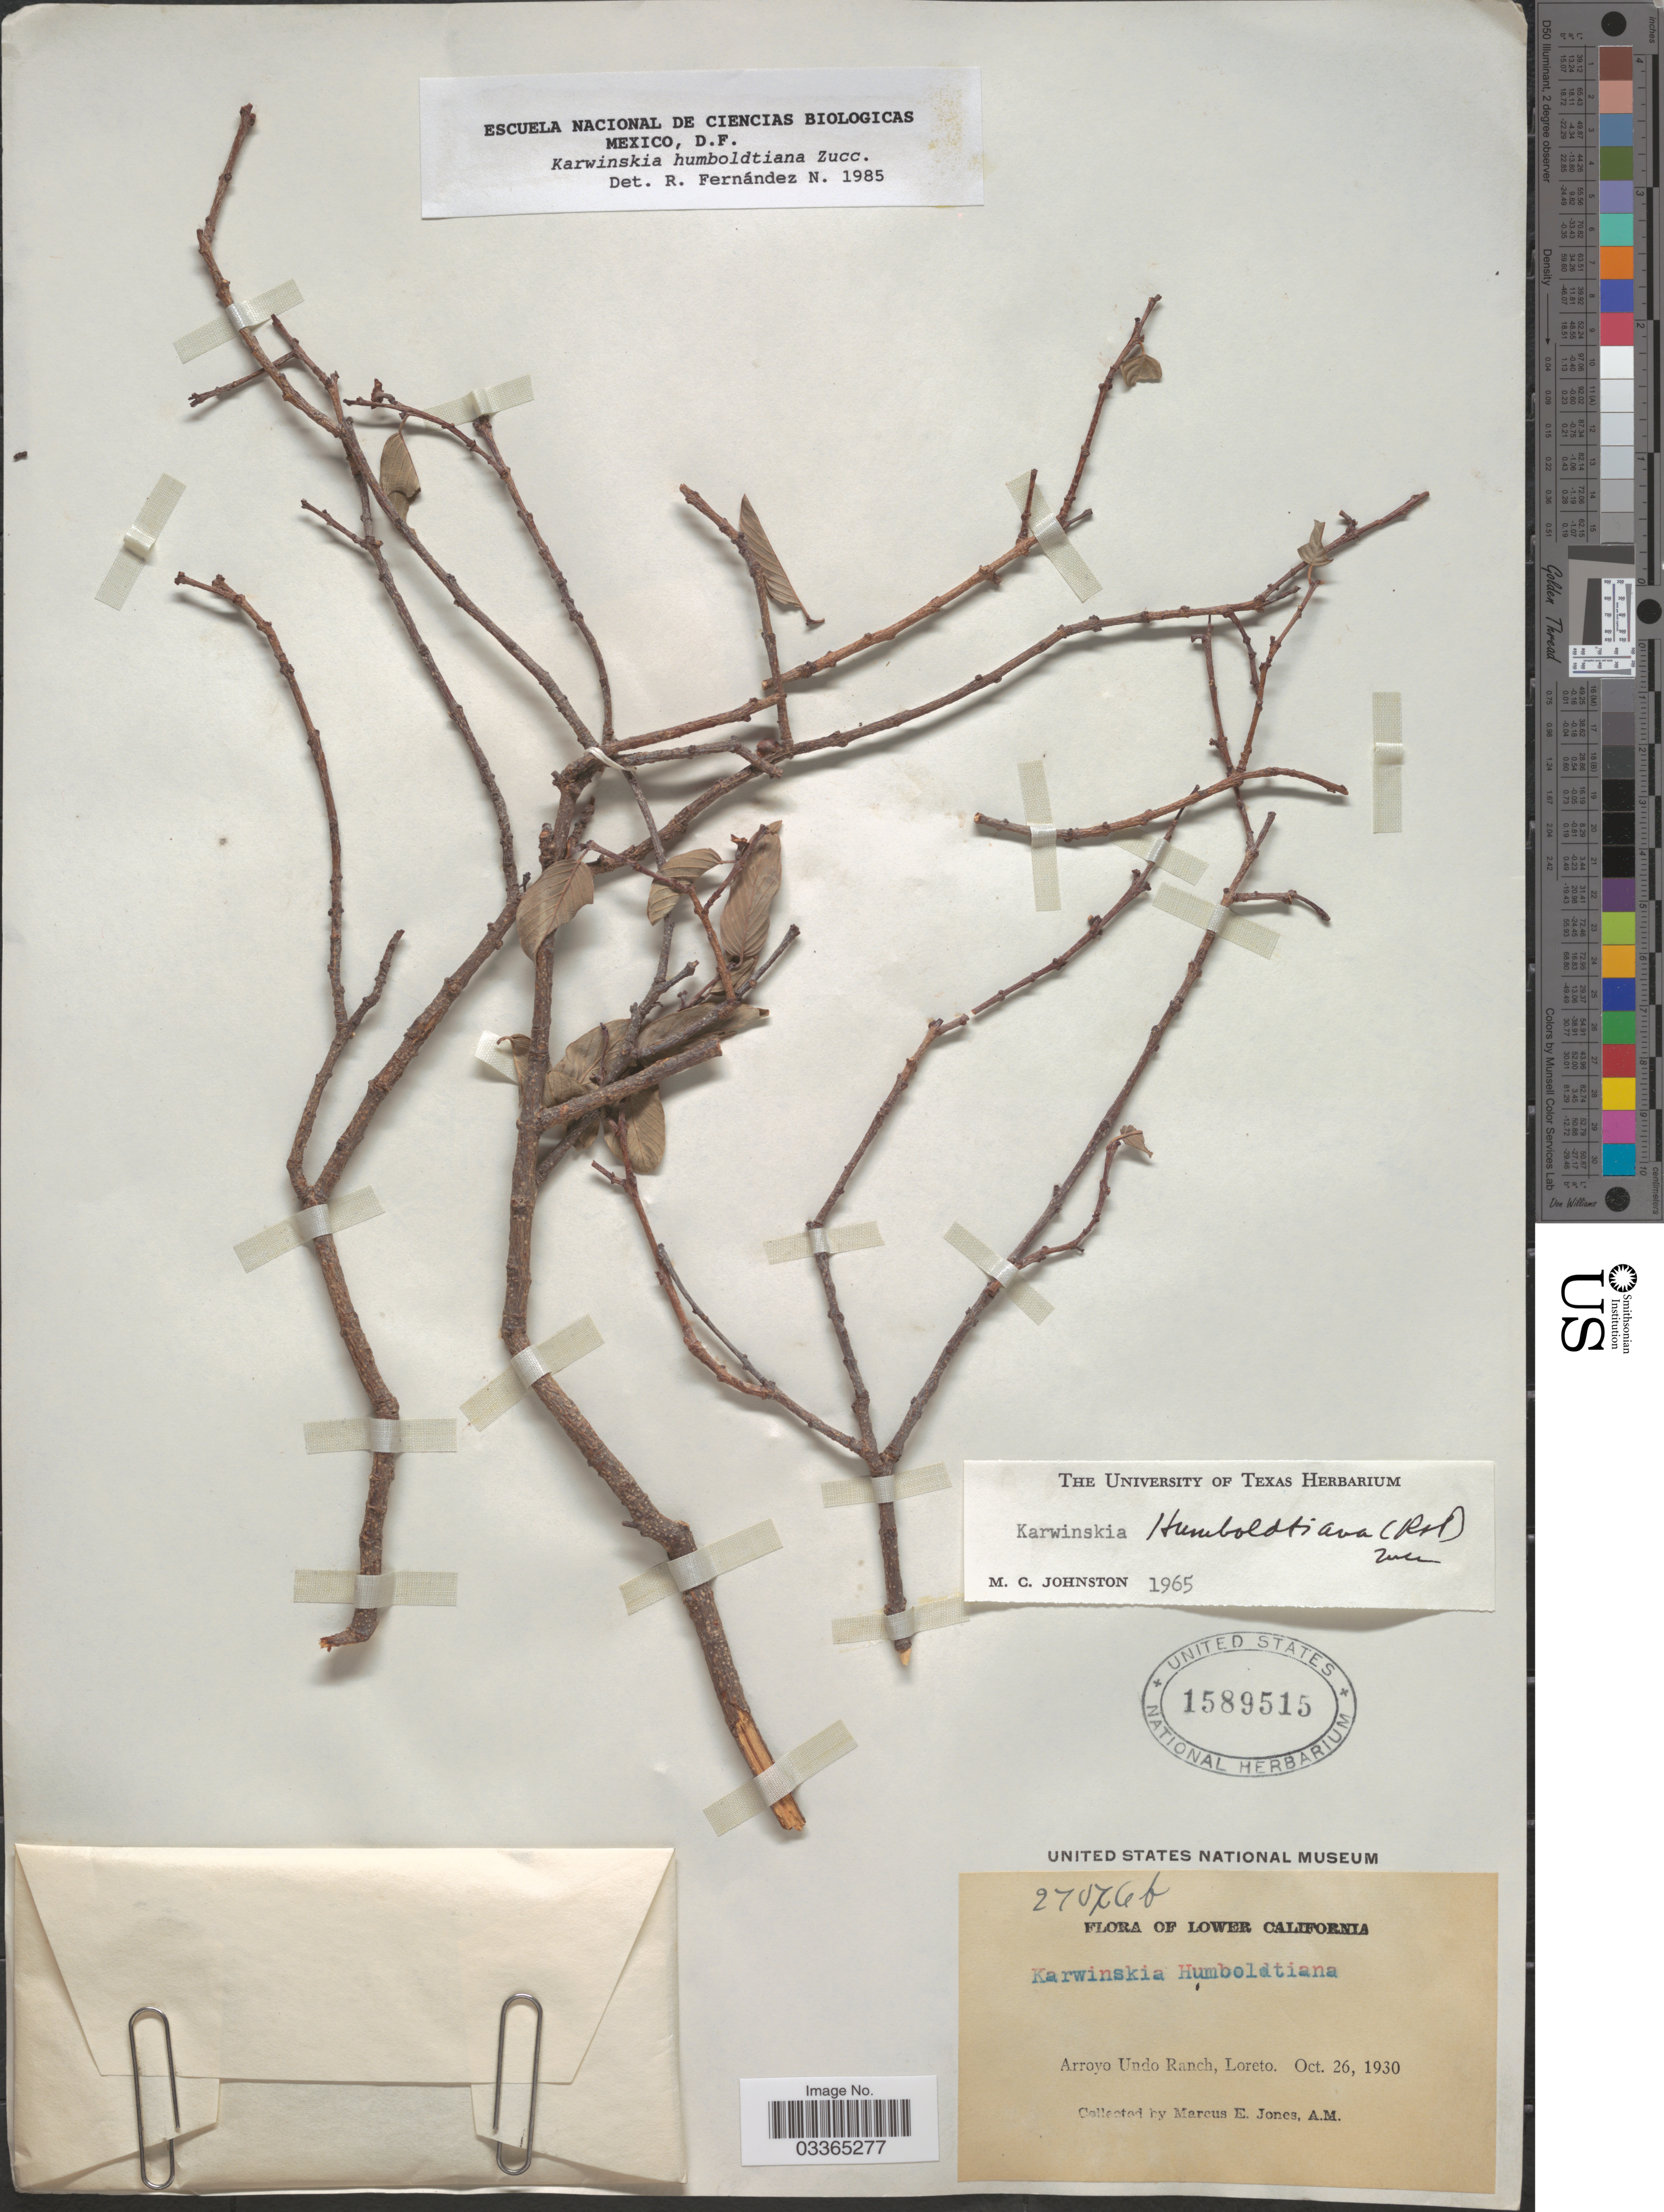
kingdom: Plantae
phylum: Tracheophyta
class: Magnoliopsida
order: Rosales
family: Rhamnaceae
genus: Karwinskia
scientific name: Karwinskia humboldtiana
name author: (Schult.) Zucc.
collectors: M. E. Jones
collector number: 27076b*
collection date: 1930-10-26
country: Mexico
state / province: Baja California Norte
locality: Lower California. Arroyo Undo Ranch, Loreto.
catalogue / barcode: US 1589515